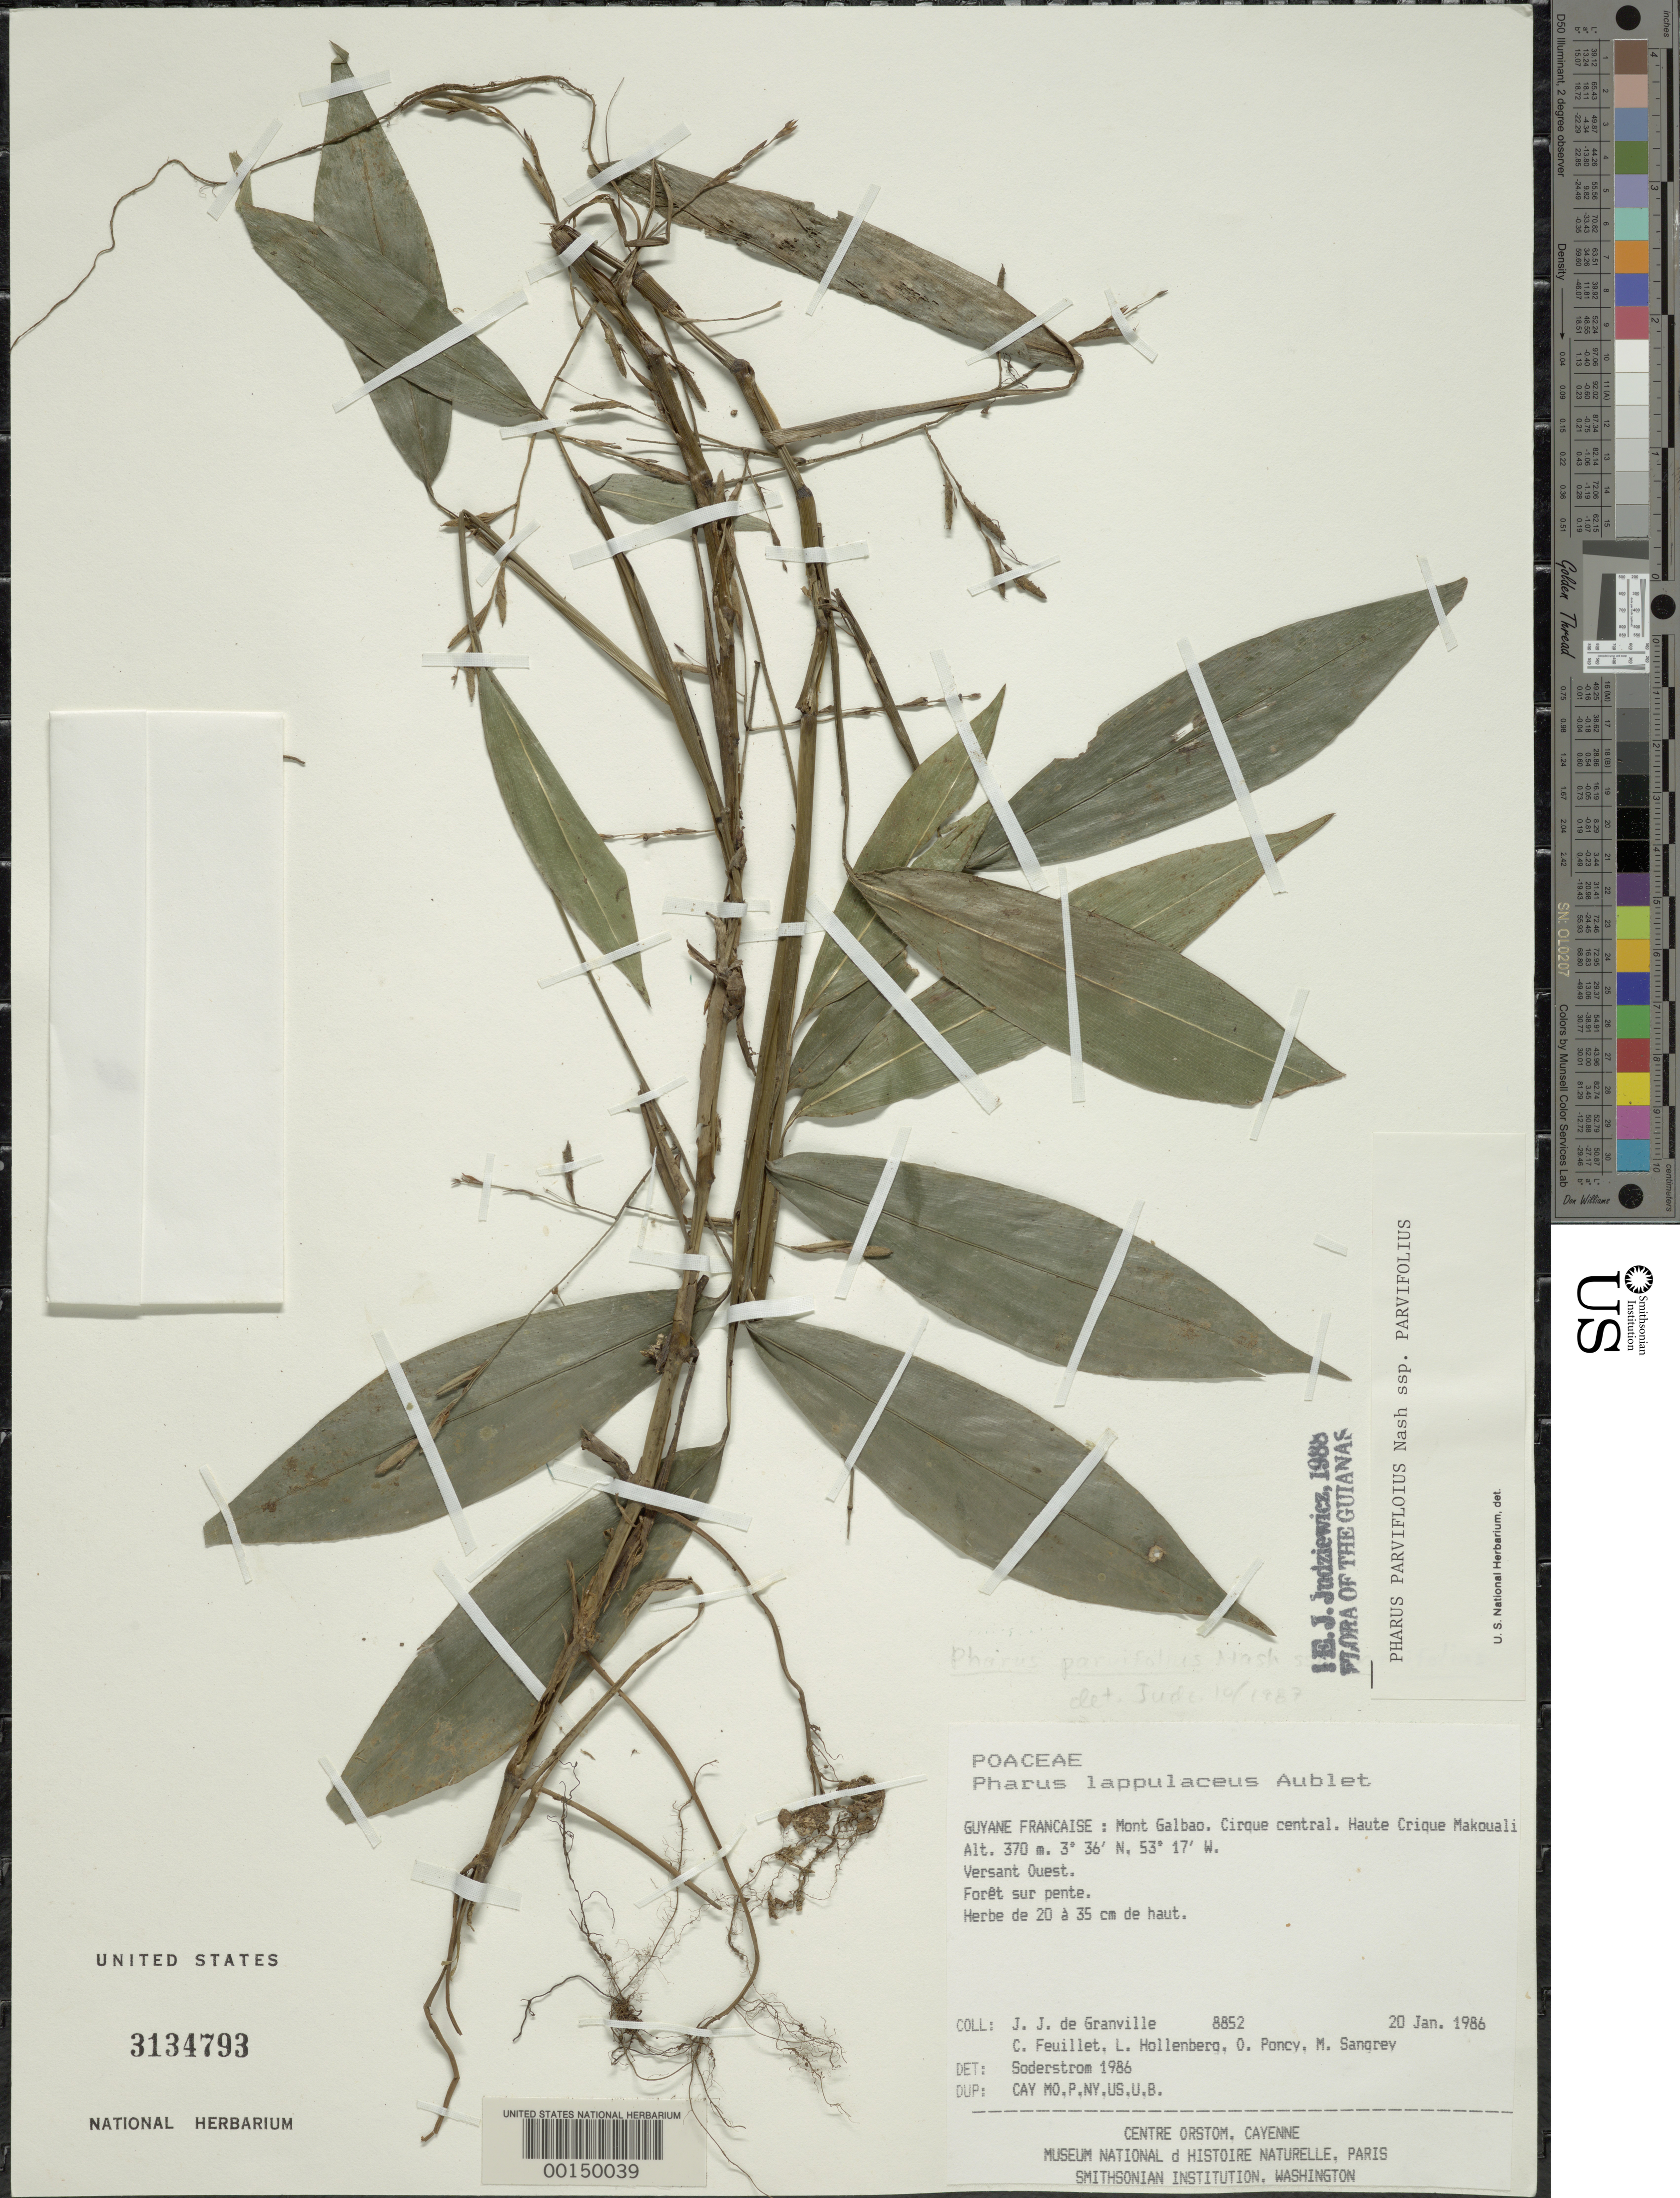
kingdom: Plantae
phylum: Tracheophyta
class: Liliopsida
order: Poales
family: Poaceae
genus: Pharus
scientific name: Pharus lappulaceus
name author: Aubl.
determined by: Judziewicz, E. J.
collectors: J.-J. de Granville, C. Feuillet, L. Hollenberg, O. Poncy & M. S. Sangrey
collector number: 8852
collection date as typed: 20-Jan-86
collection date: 1986-01-20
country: French Guiana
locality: Mont Galbao. Crique central. Haute Crique Makouali. Versant Ouest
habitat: Forêt sur pente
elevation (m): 370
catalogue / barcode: US 3134793